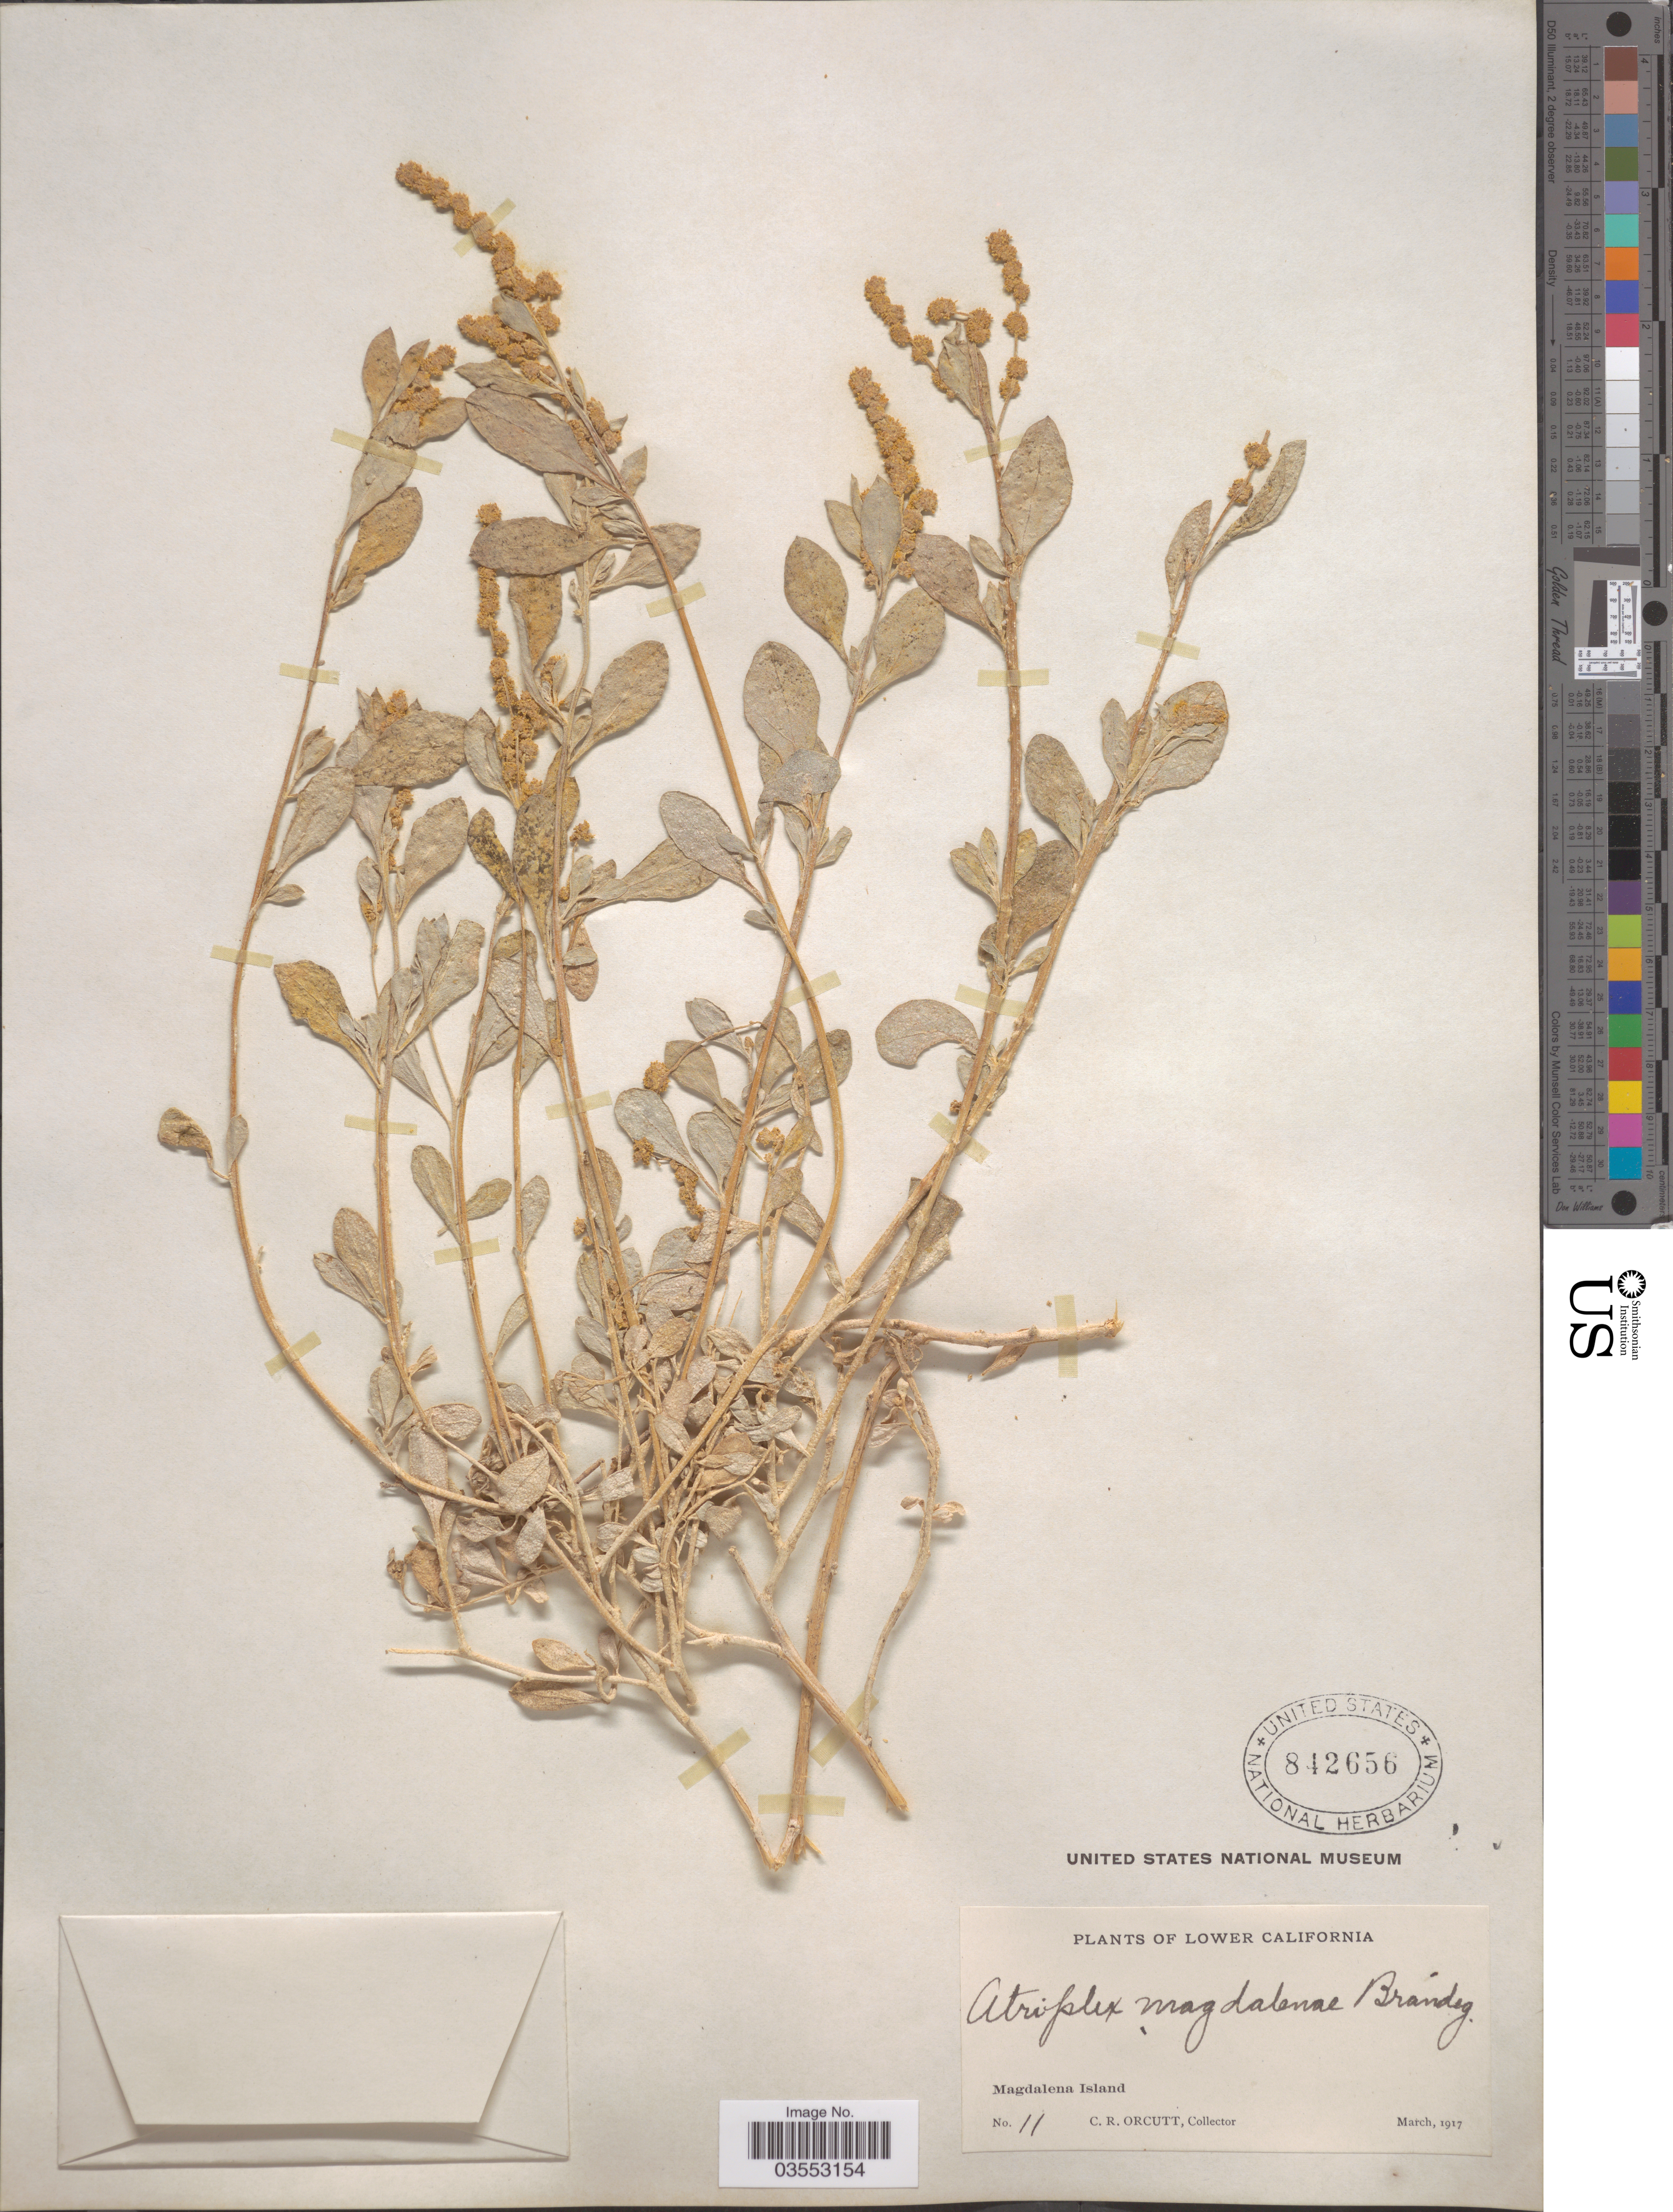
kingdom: Plantae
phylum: Tracheophyta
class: Magnoliopsida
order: Caryophyllales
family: Amaranthaceae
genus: Atriplex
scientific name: Atriplex barclayana subsp. magdalenae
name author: H.M. Hall & Clem.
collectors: C. R. Orcutt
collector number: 11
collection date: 1917-03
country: Mexico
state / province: Baja California Sur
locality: Lower California. Magdalena Island.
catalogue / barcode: US 842656